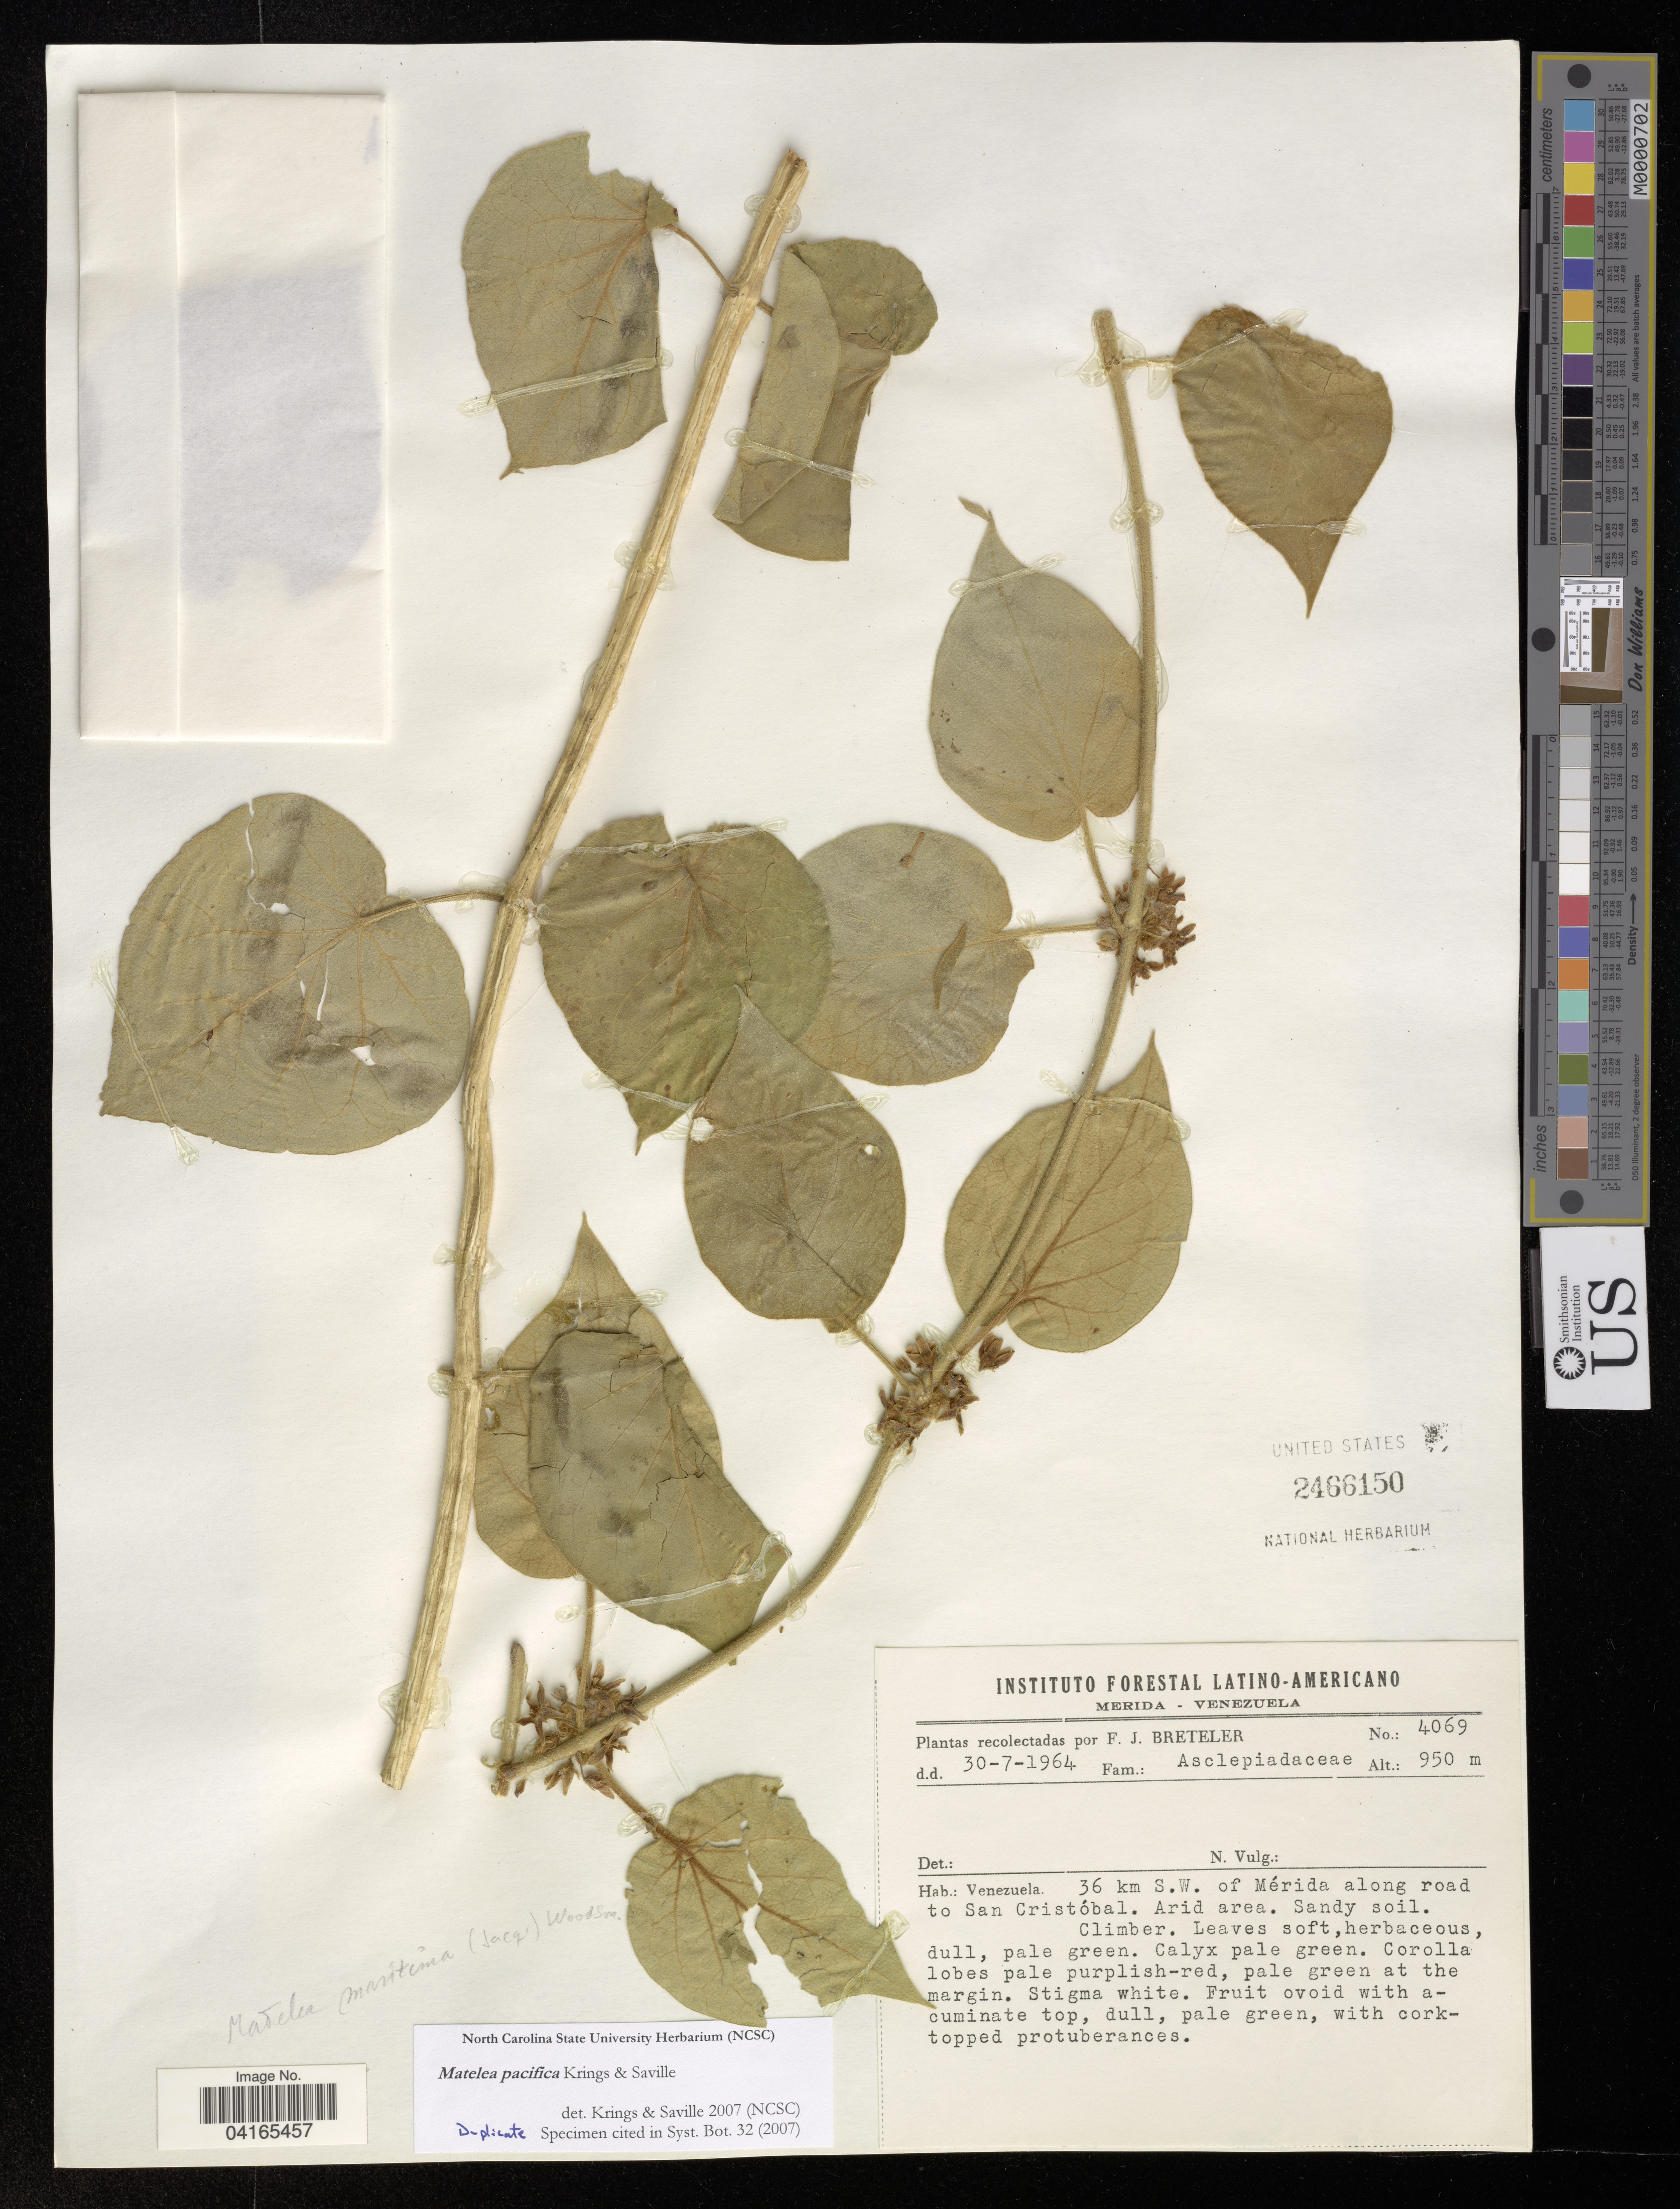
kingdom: Plantae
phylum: Tracheophyta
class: Magnoliopsida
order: Gentianales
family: Apocynaceae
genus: Matelea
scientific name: Matelea pacifica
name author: Krings & Saville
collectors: F. J. Breteler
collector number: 4069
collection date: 1964-07-30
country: Venezuela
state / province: Merida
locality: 36 km S.W. of Mérida along road to San Cristóbal. Arid area.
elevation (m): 950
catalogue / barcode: US 2466150